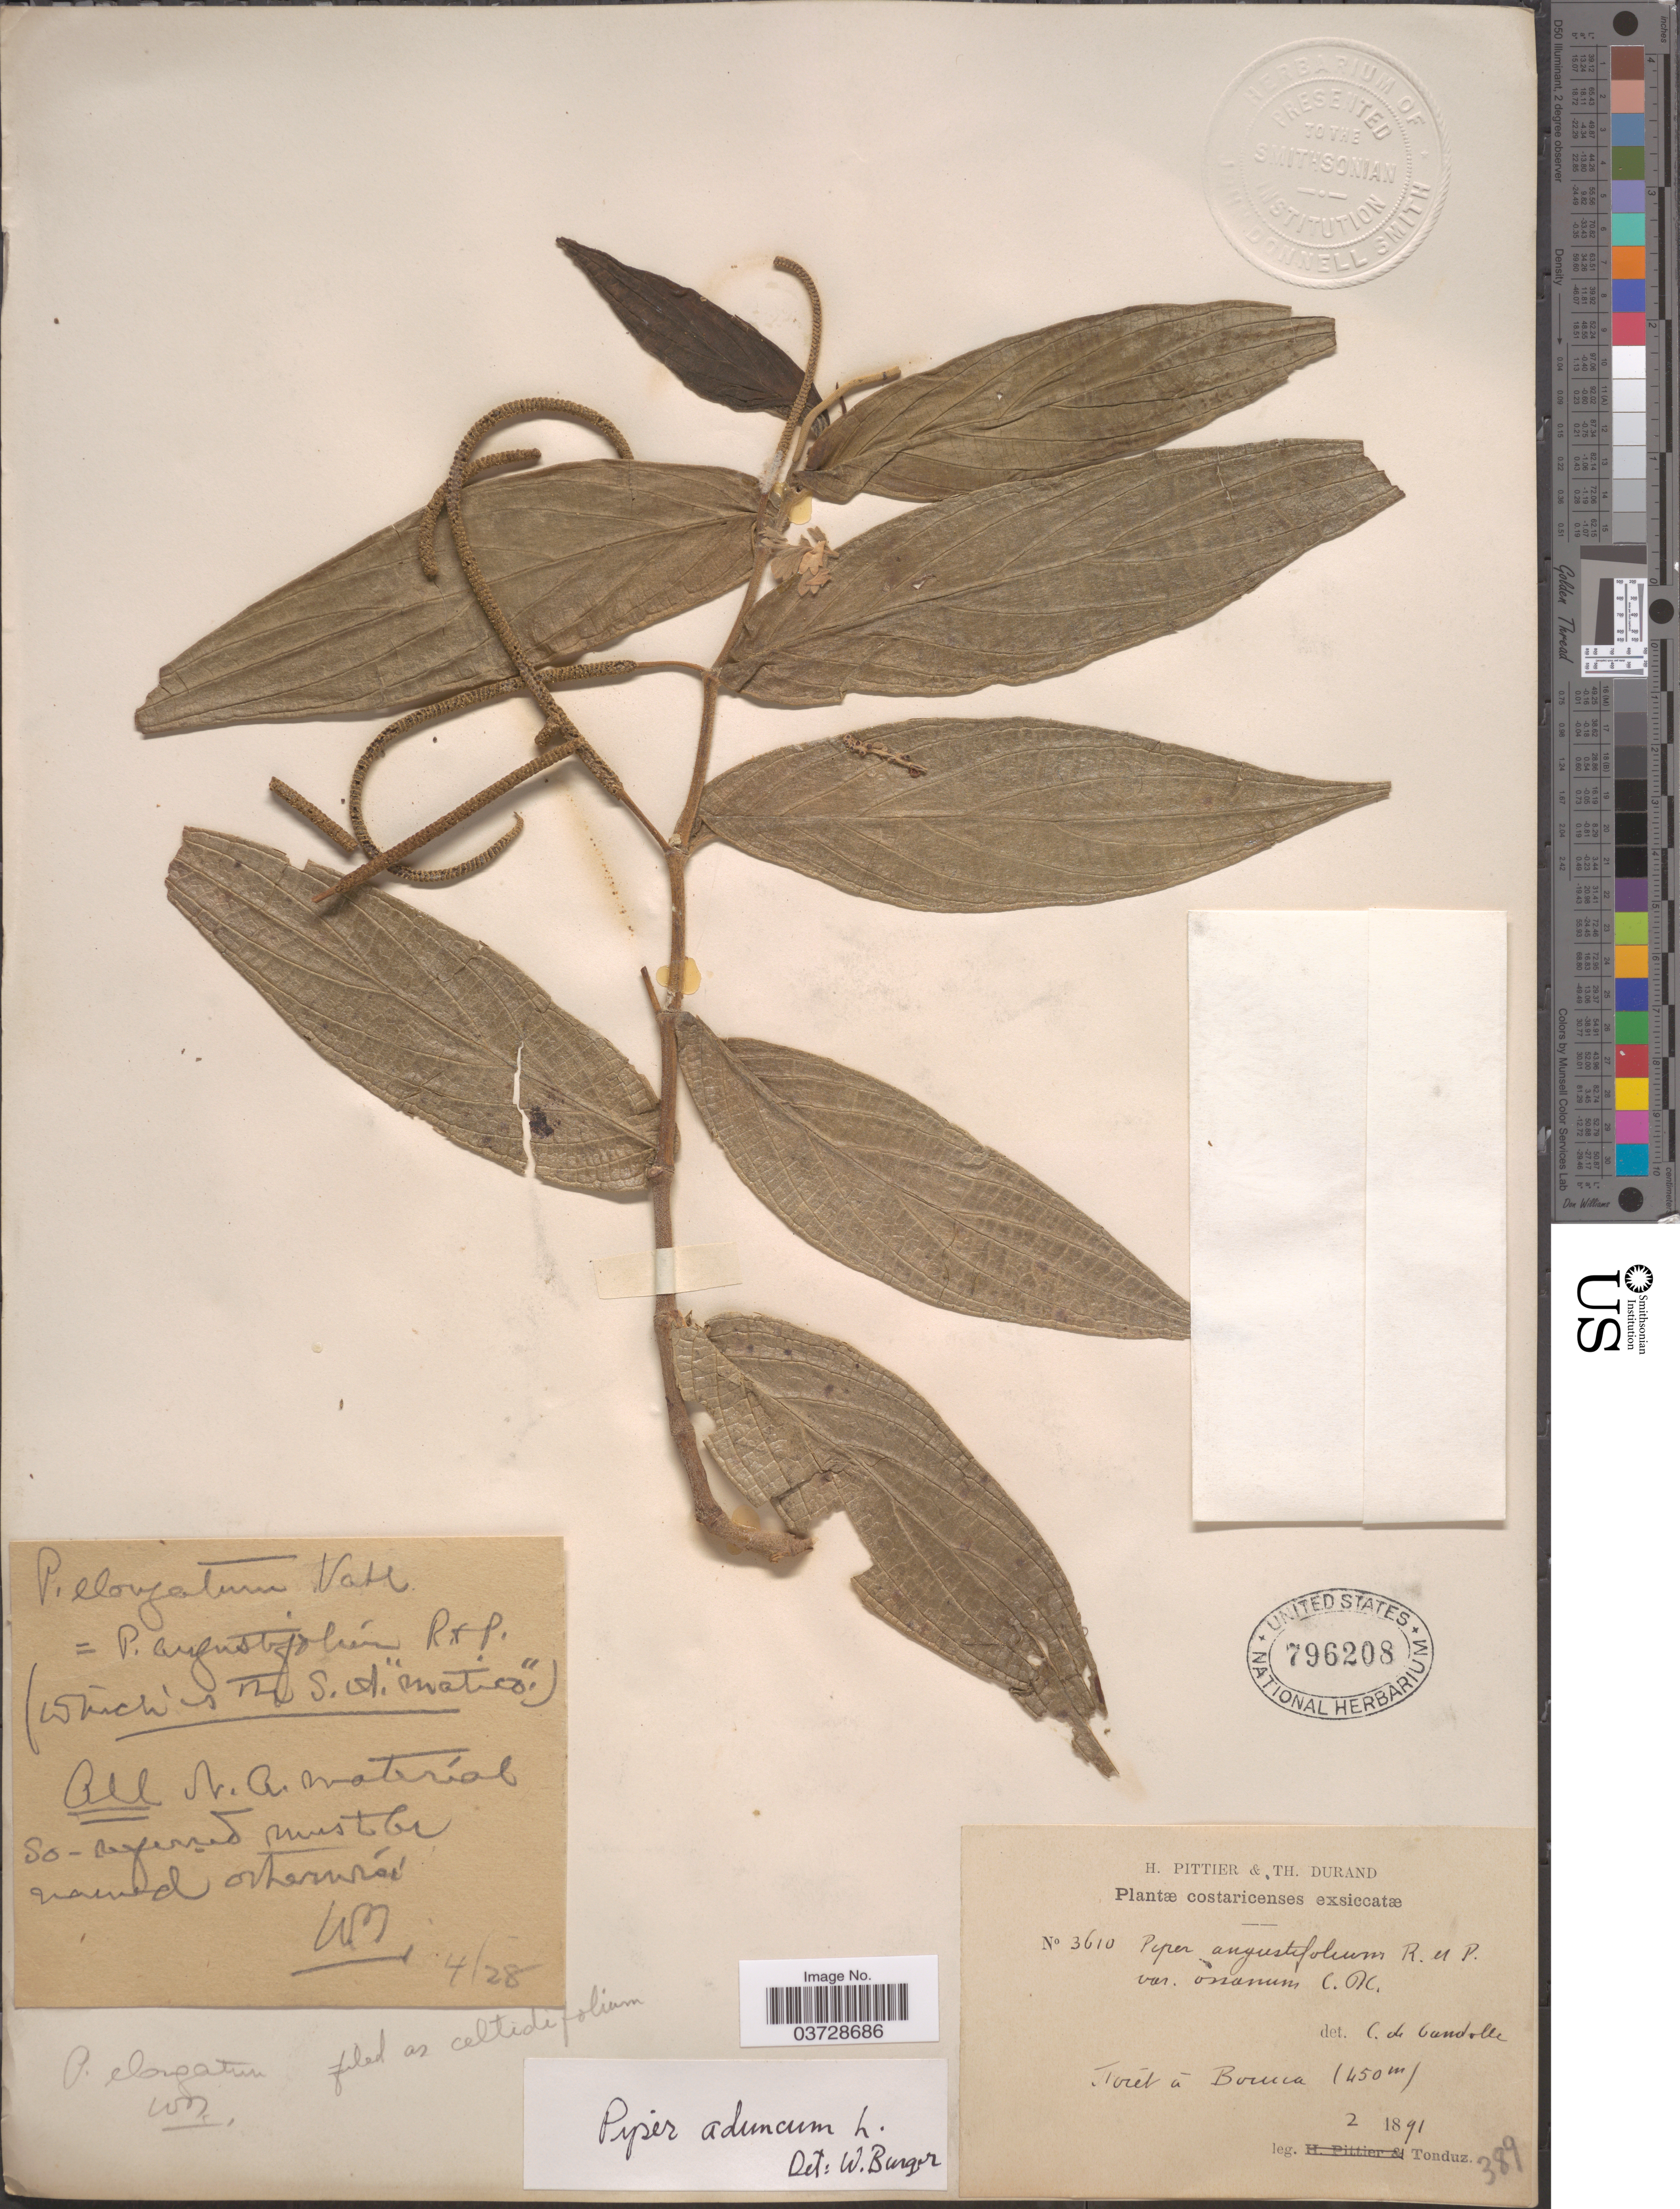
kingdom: Plantae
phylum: Tracheophyta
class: Magnoliopsida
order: Piperales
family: Piperaceae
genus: Piper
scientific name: Piper aduncum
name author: L.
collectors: Tonduz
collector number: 3610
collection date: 1891-02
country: Costa Rica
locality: Forét á Boruca.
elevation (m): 450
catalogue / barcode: US 796208